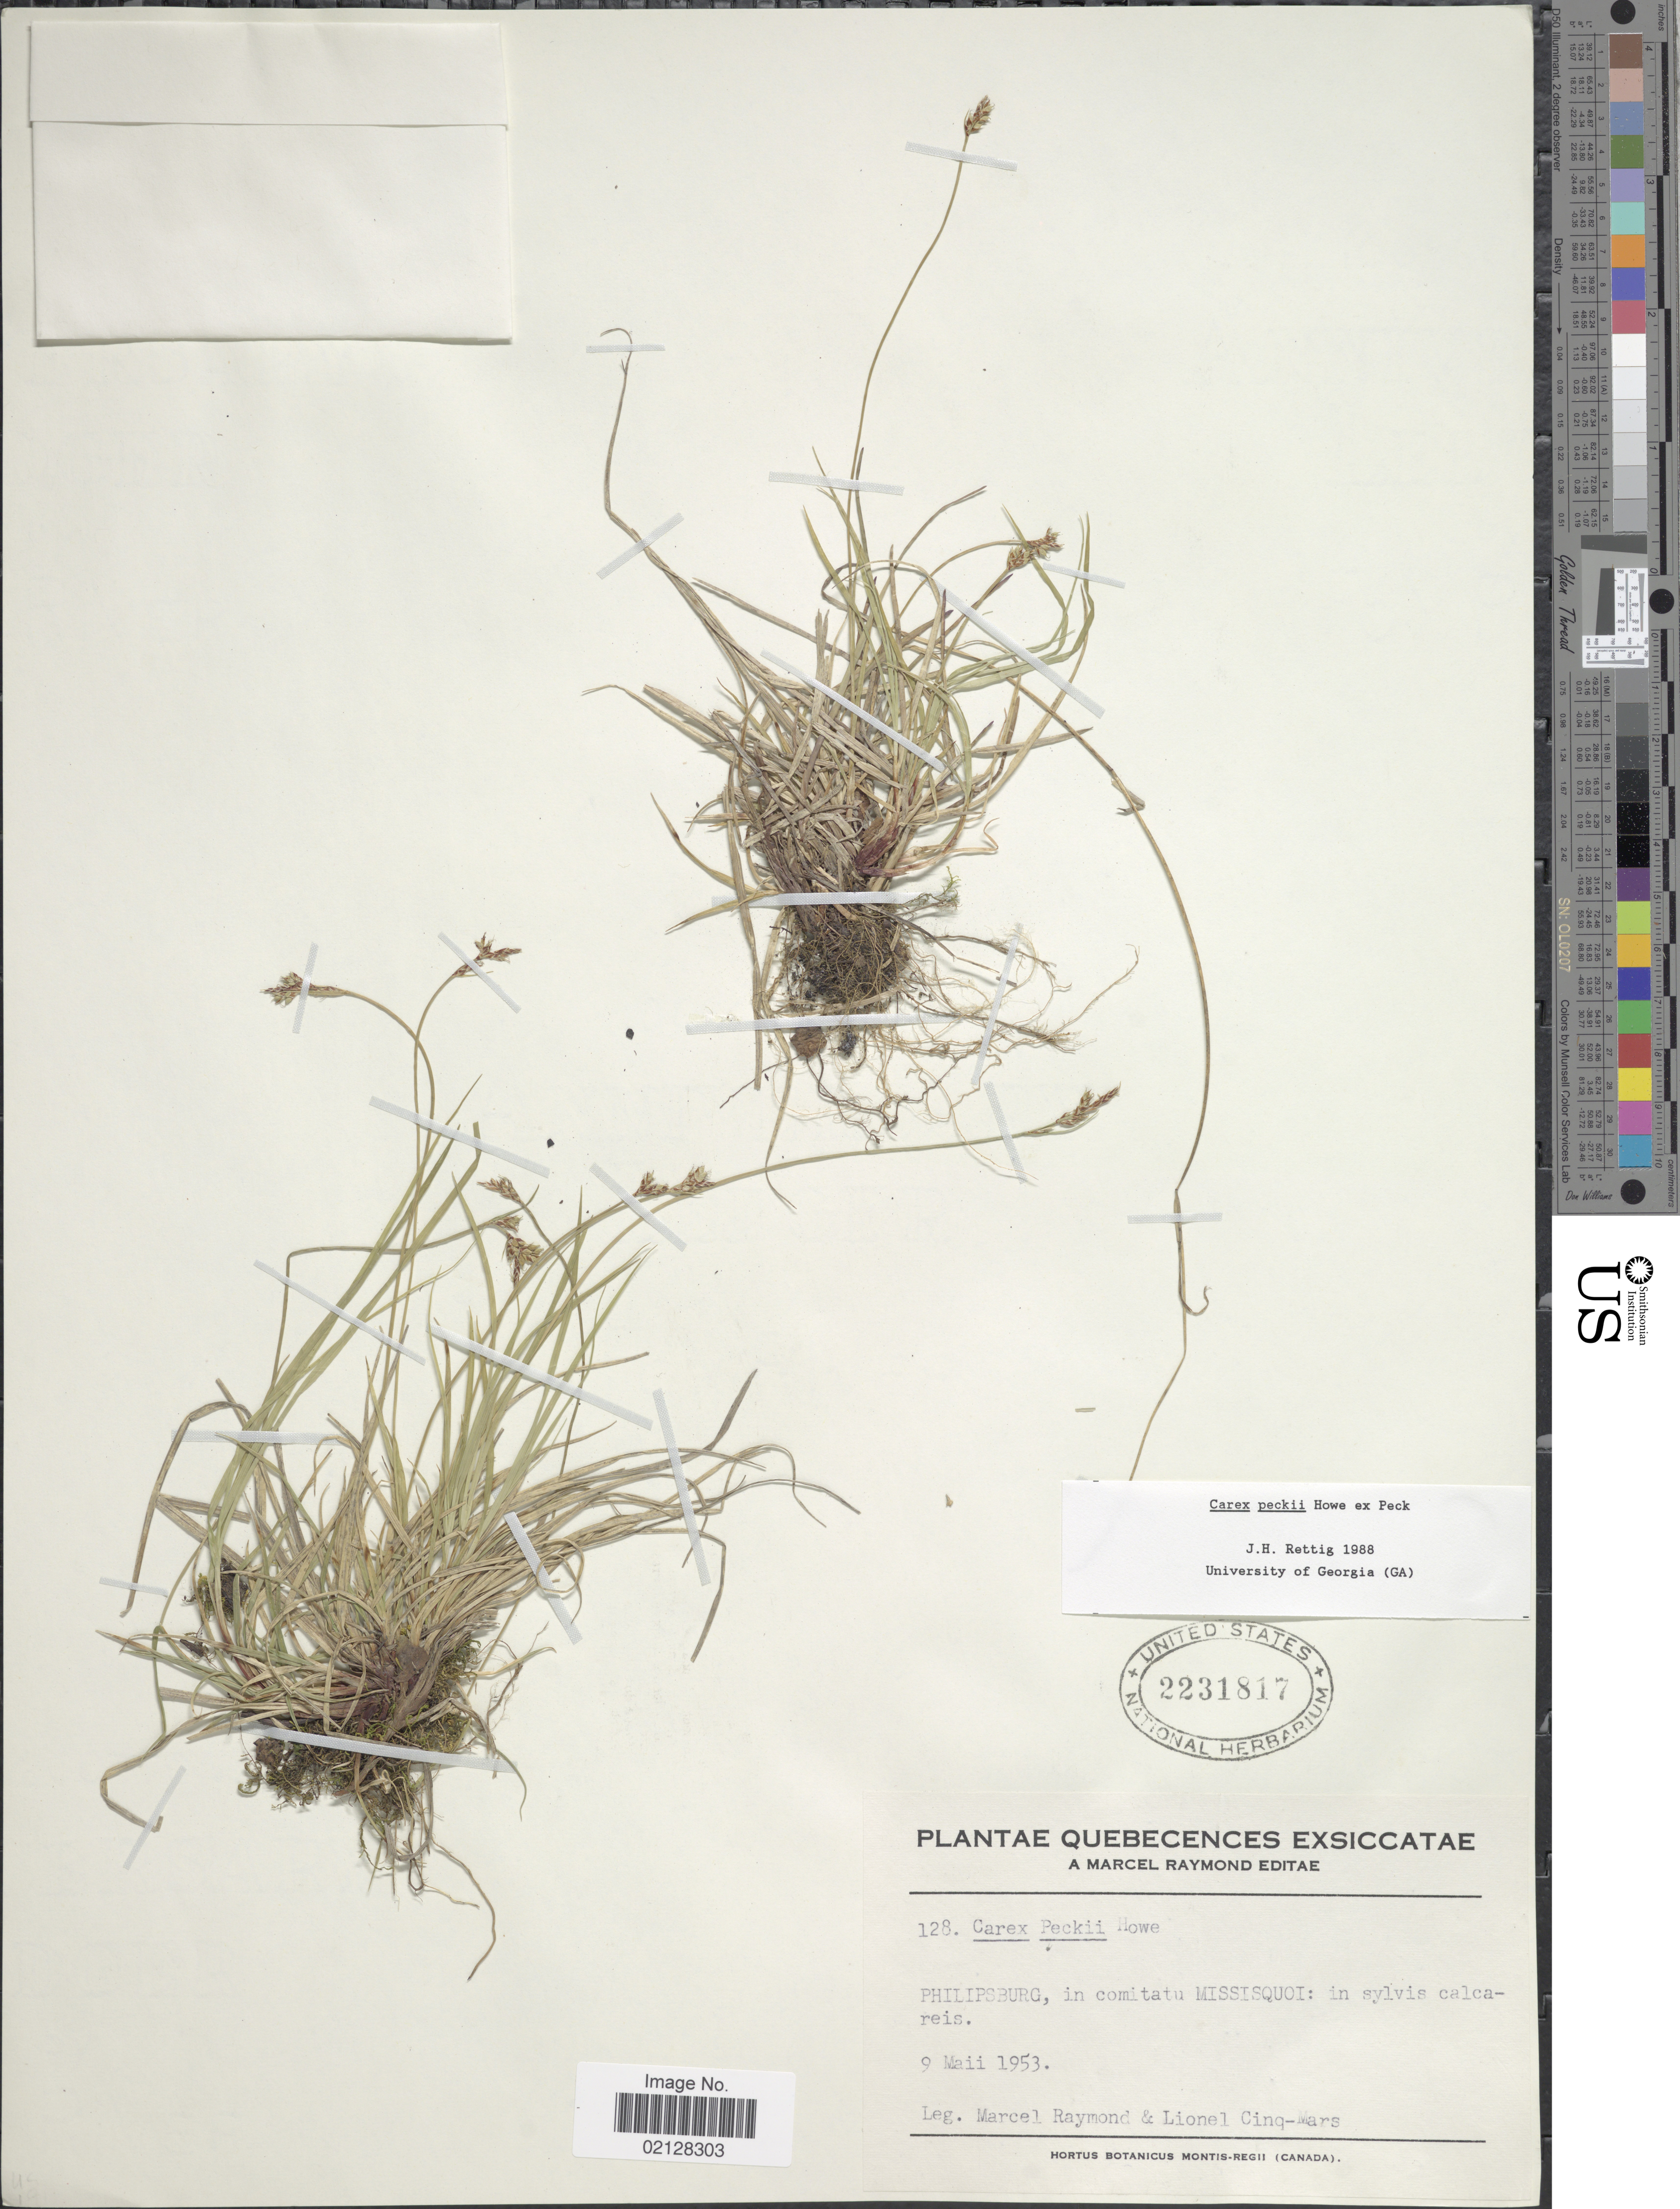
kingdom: Plantae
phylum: Tracheophyta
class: Liliopsida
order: Poales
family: Cyperaceae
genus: Carex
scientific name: Carex peckii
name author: Howe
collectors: M. Raymond & L. Cinq-Mars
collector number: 128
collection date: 1953-05-09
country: Canada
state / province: Quebec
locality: Philipsburg, in comitatu Missiquoi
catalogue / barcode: US 2231817